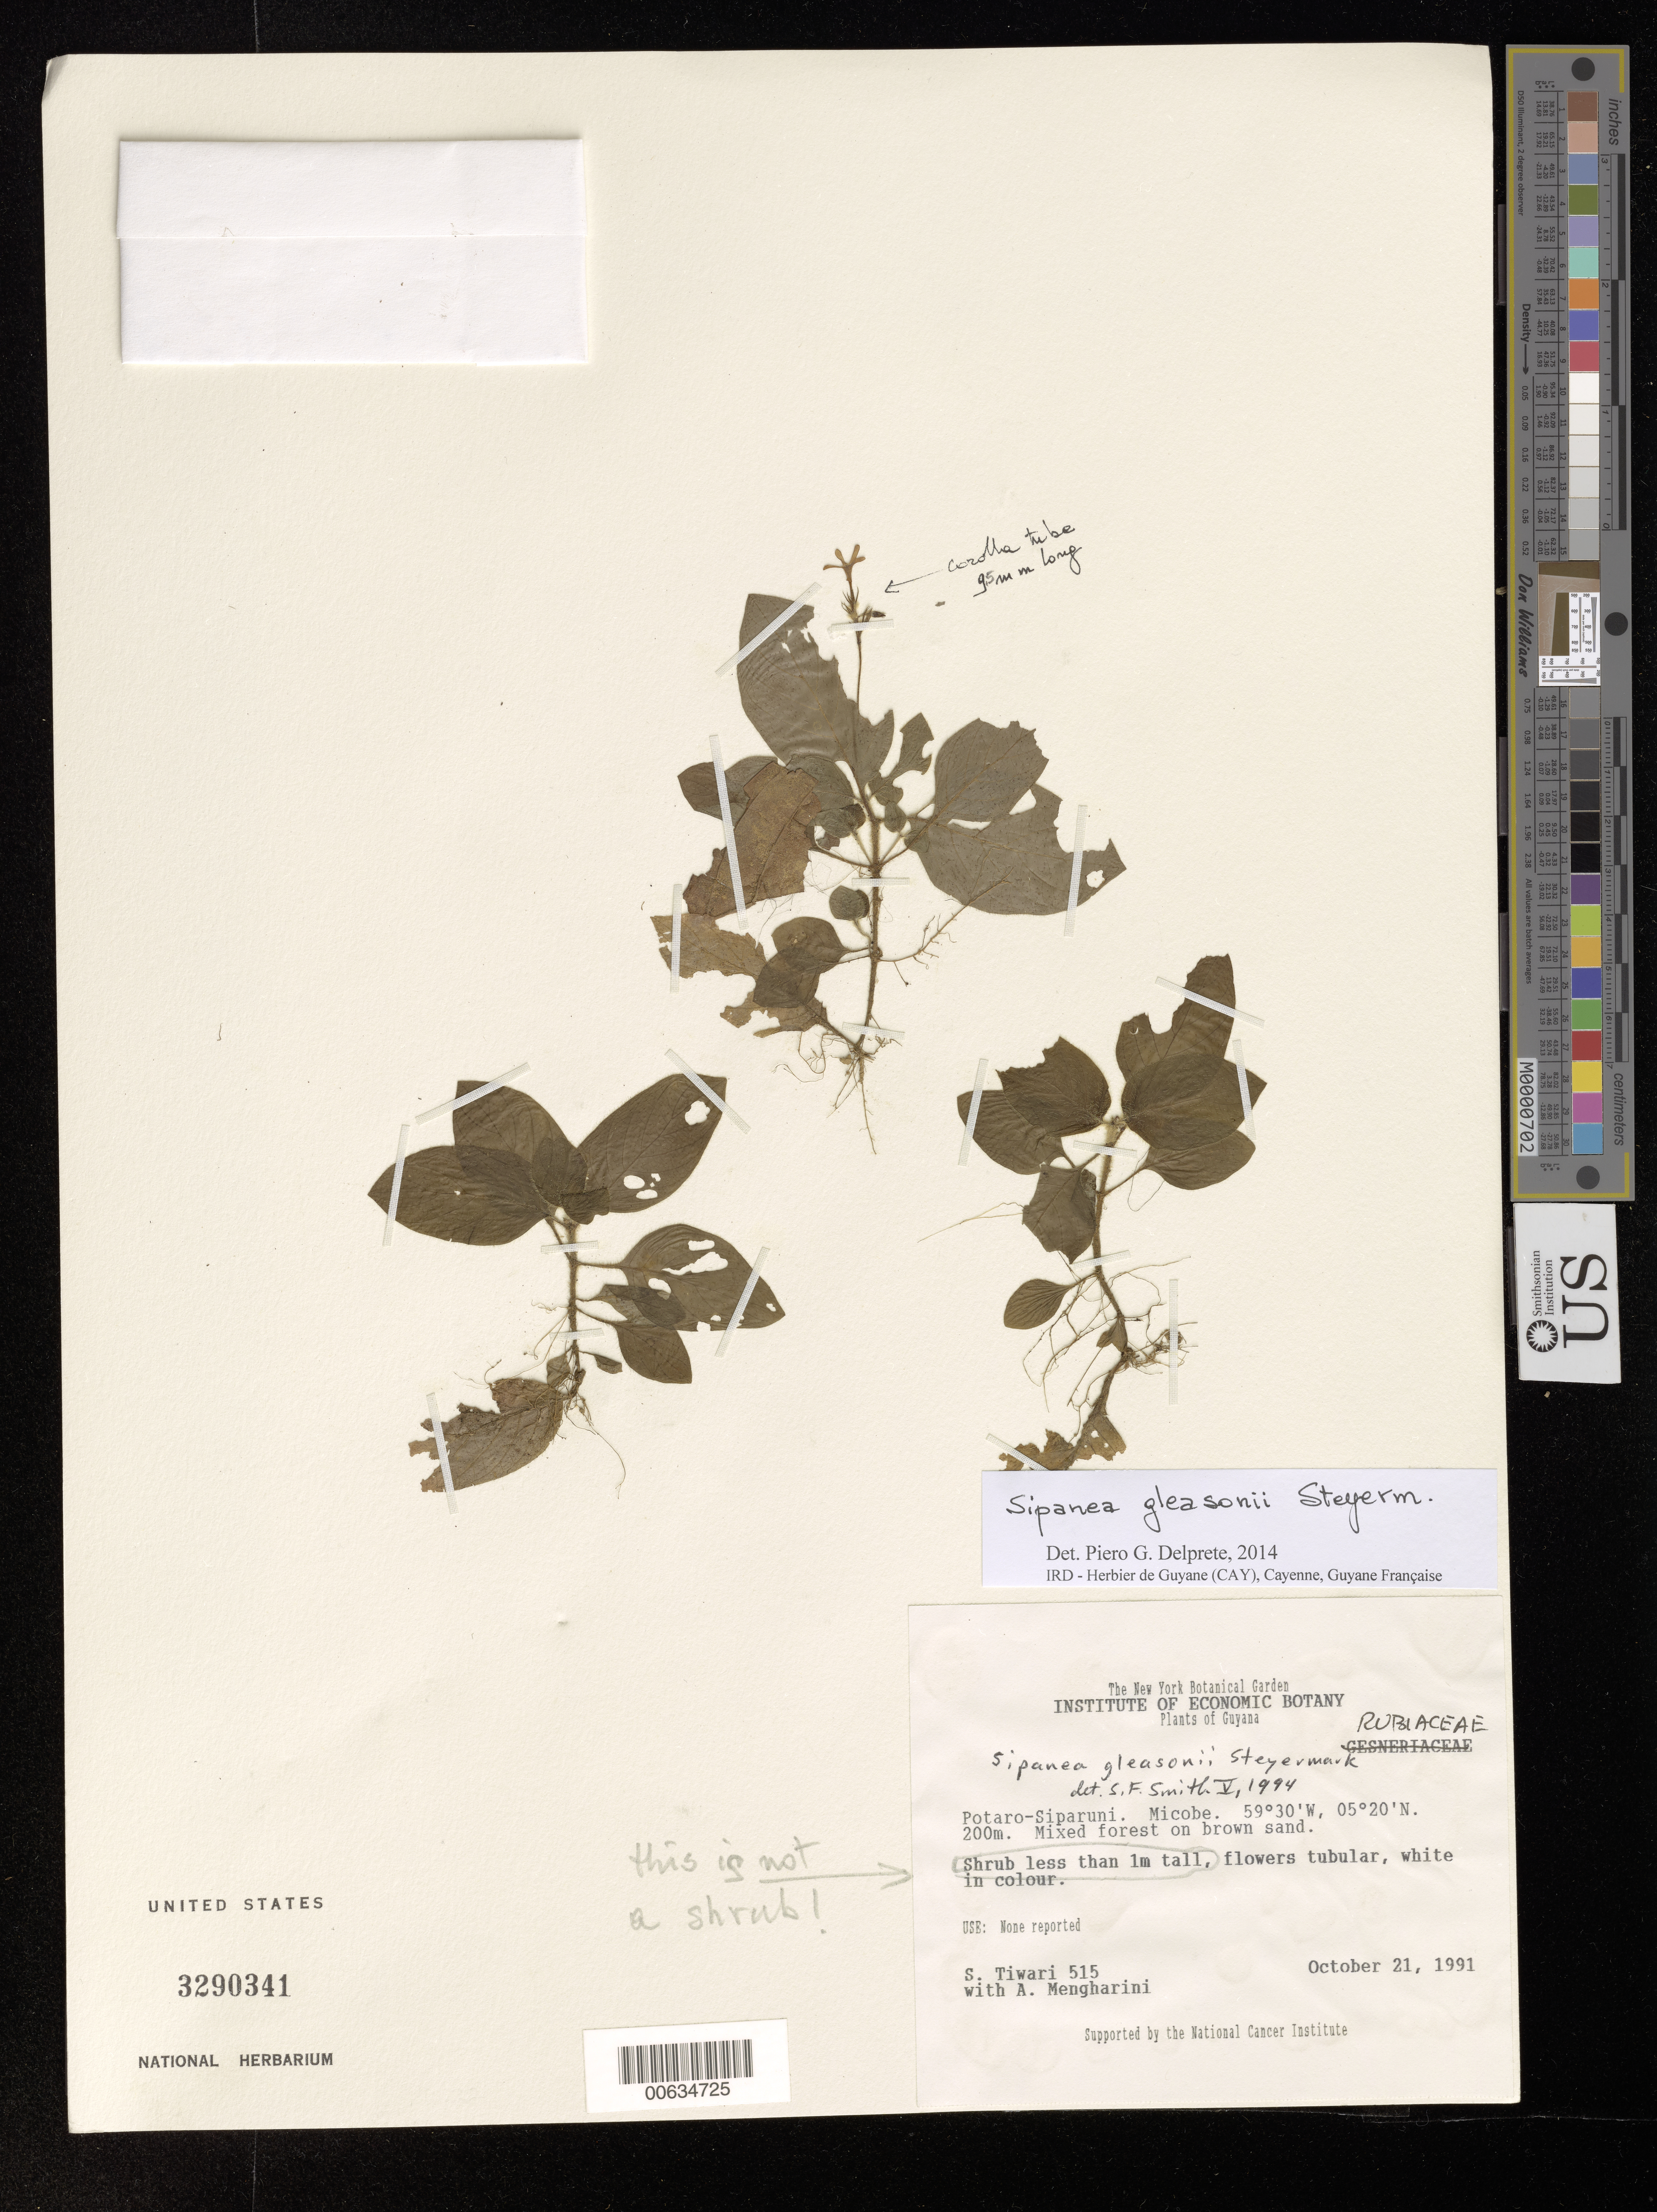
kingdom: Plantae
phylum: Tracheophyta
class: Magnoliopsida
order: Gentianales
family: Rubiaceae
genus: Sipanea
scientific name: Sipanea gleasonii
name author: Steyerm.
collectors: S. Tiwari & A. Mengharini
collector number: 515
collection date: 1991-10-21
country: Guyana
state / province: Potaro-Siparuni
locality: Micobe.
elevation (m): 200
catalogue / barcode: US 3290341